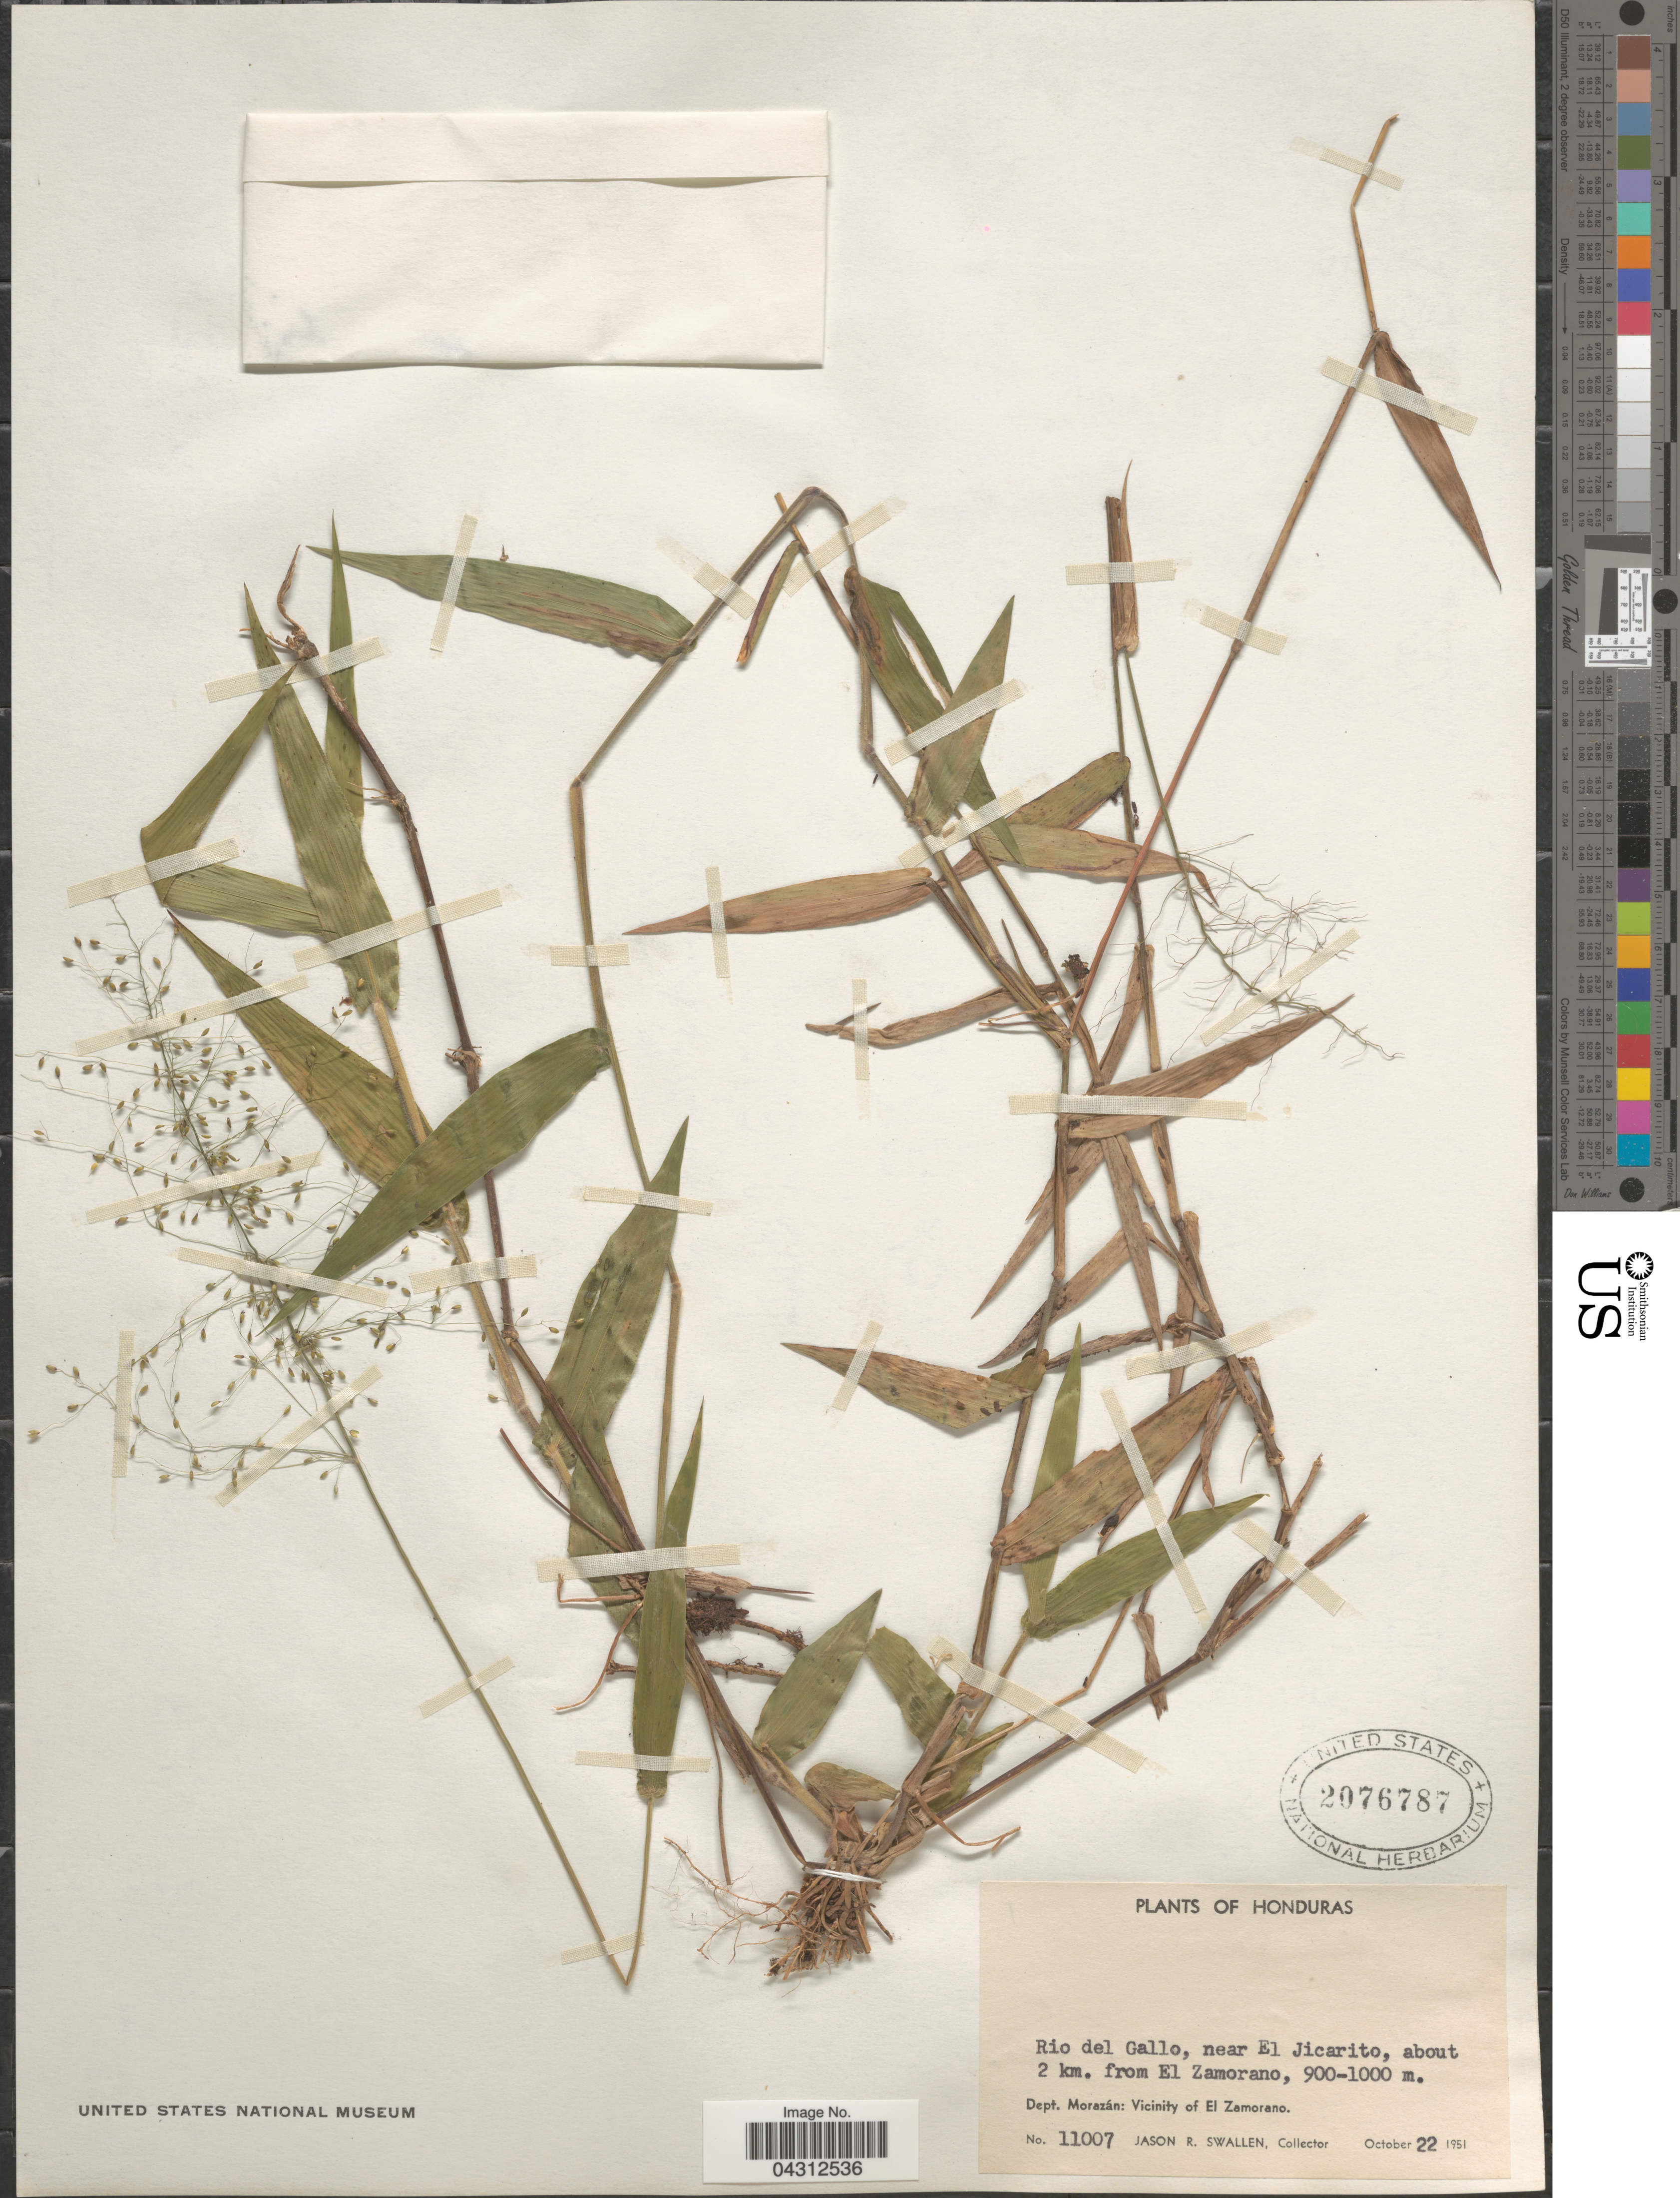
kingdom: Plantae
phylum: Tracheophyta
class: Liliopsida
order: Poales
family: Poaceae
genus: Panicum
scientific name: Panicum sp.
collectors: J. R. Swallen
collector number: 11007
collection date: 1951-10-22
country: Honduras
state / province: Fco. Morazán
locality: Rio del Gallo, near El Jicarito, about 2 km. from El Zamorano. Dept. Morazán: Vicinity of El Zamorano.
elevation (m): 900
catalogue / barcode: US 2076787